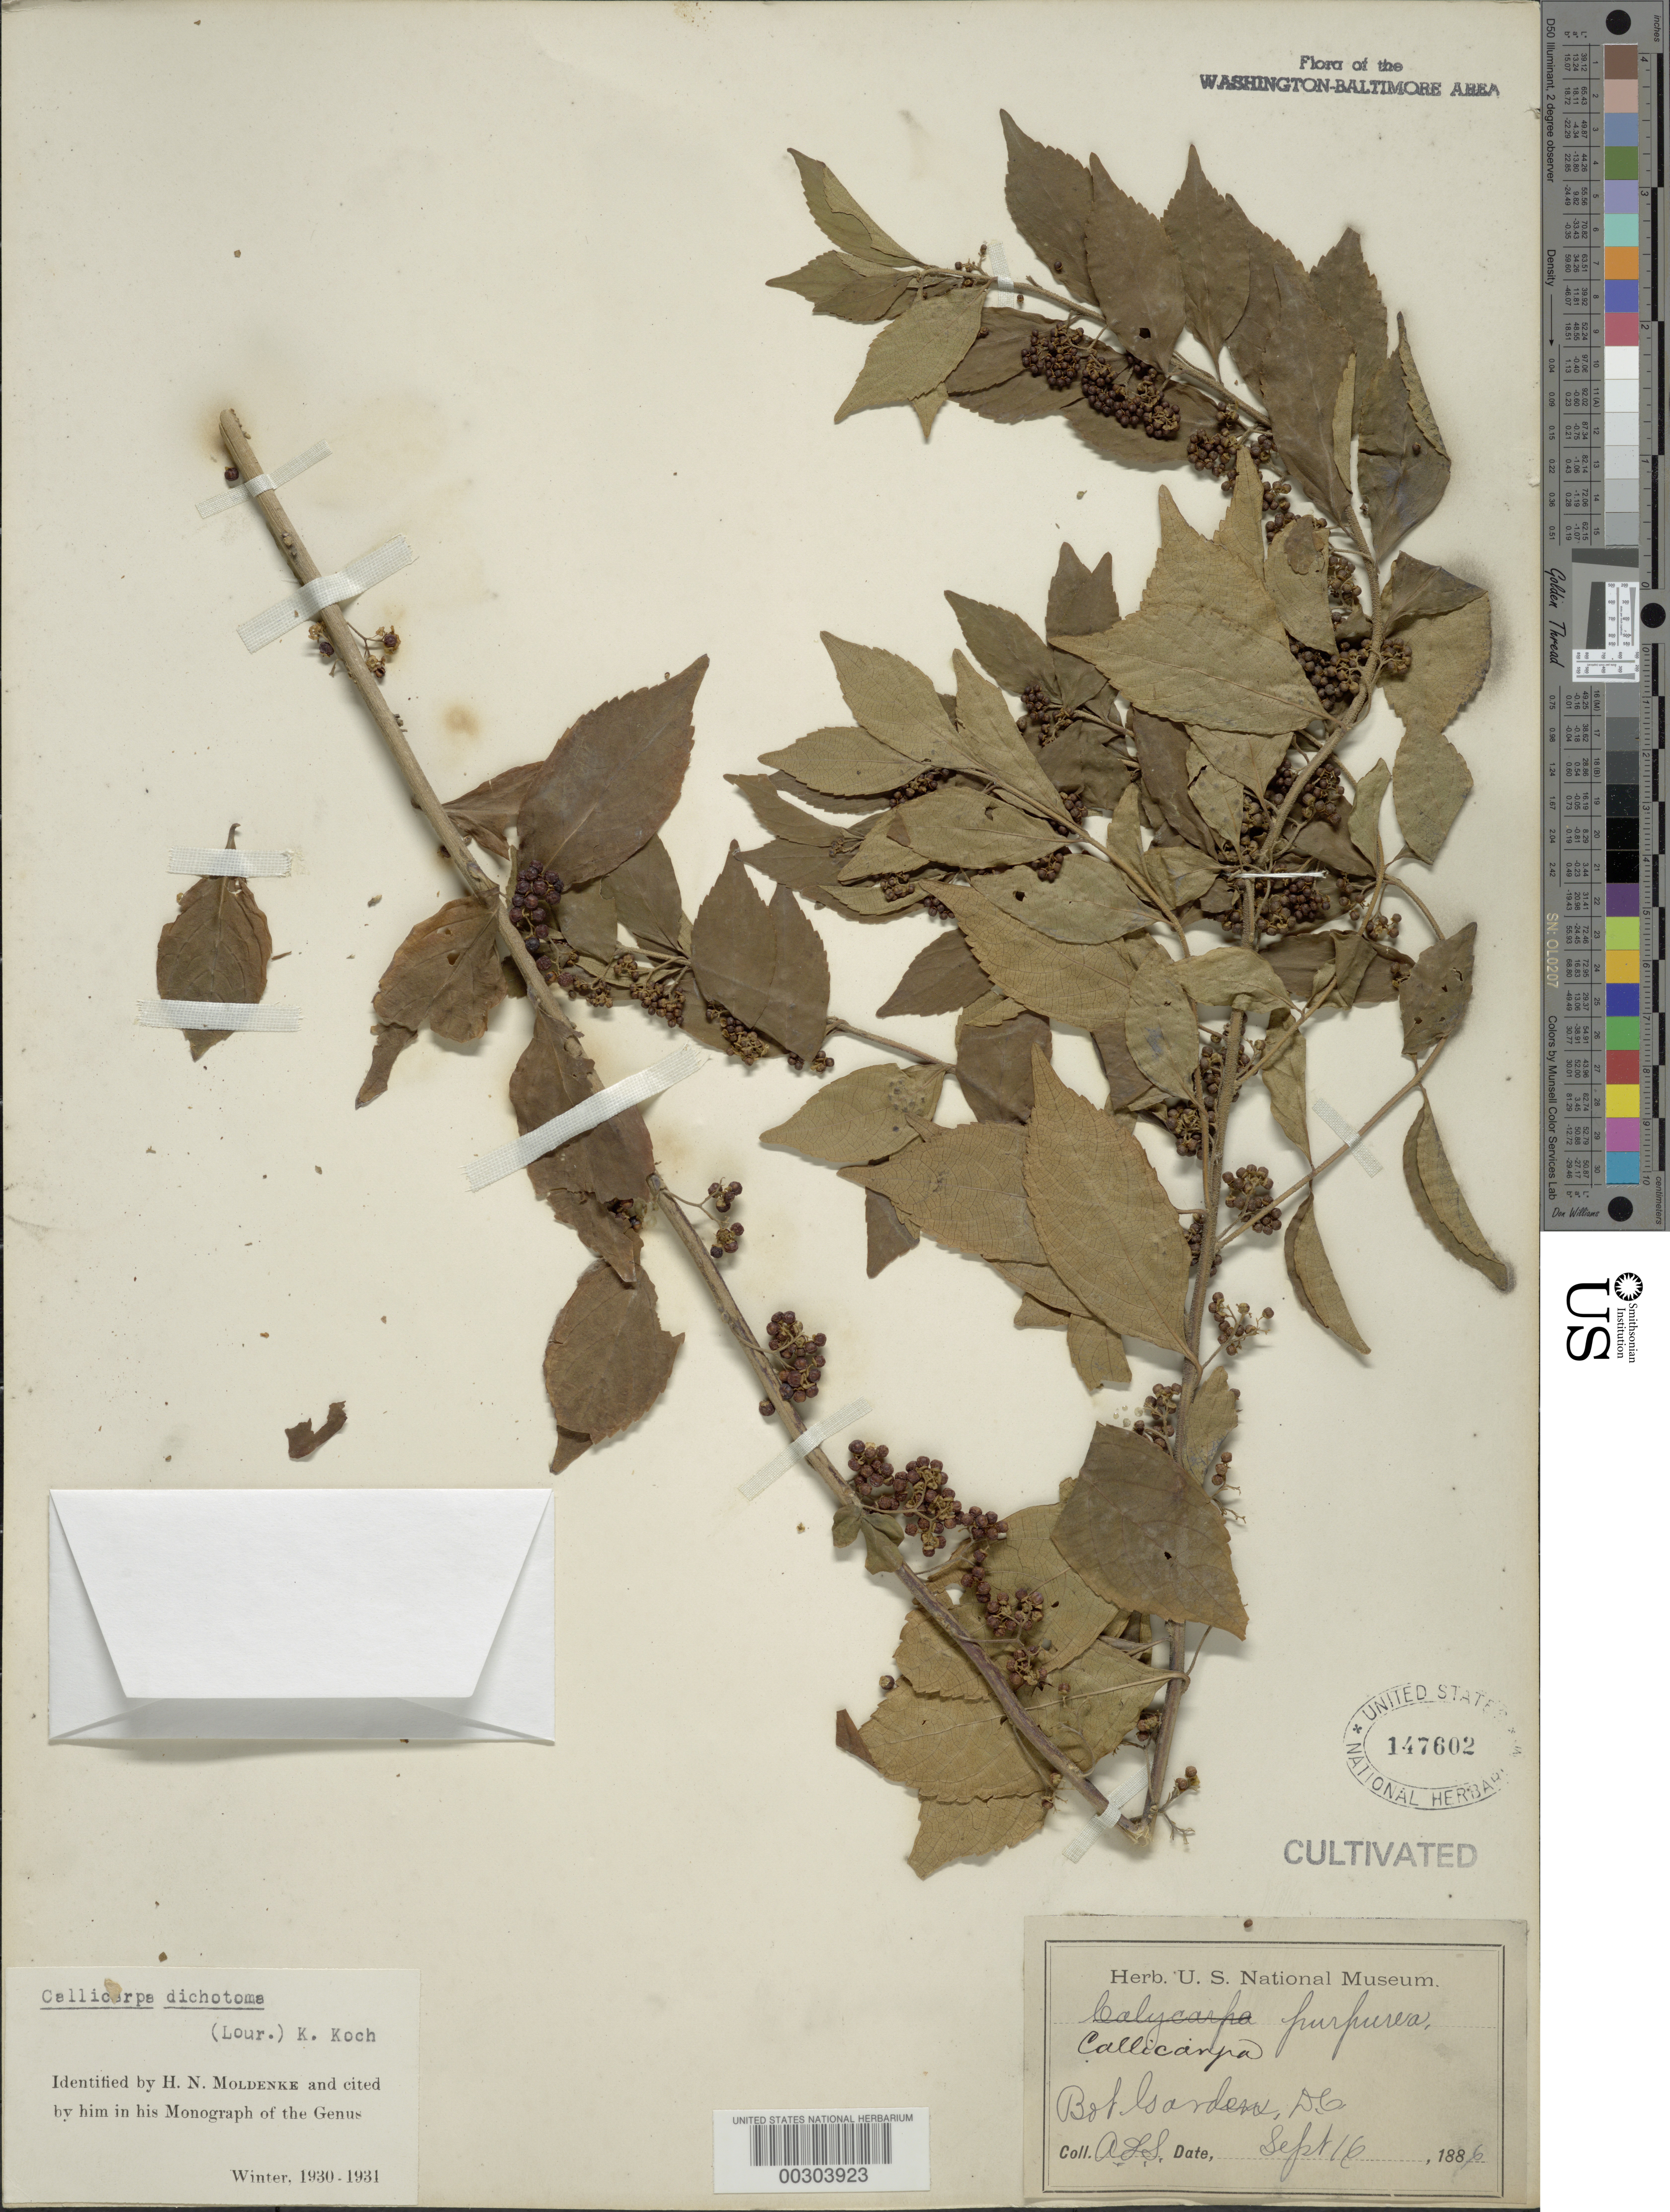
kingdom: Plantae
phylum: Tracheophyta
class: Magnoliopsida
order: Lamiales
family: Lamiaceae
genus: Callicarpa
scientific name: Callicarpa dichotoma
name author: (Lour.) K. Koch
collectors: A. L. Schott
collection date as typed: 15 Sep 1886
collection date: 1886-09-15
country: United States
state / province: District of Columbia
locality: Botanical Gardens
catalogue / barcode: US 147602